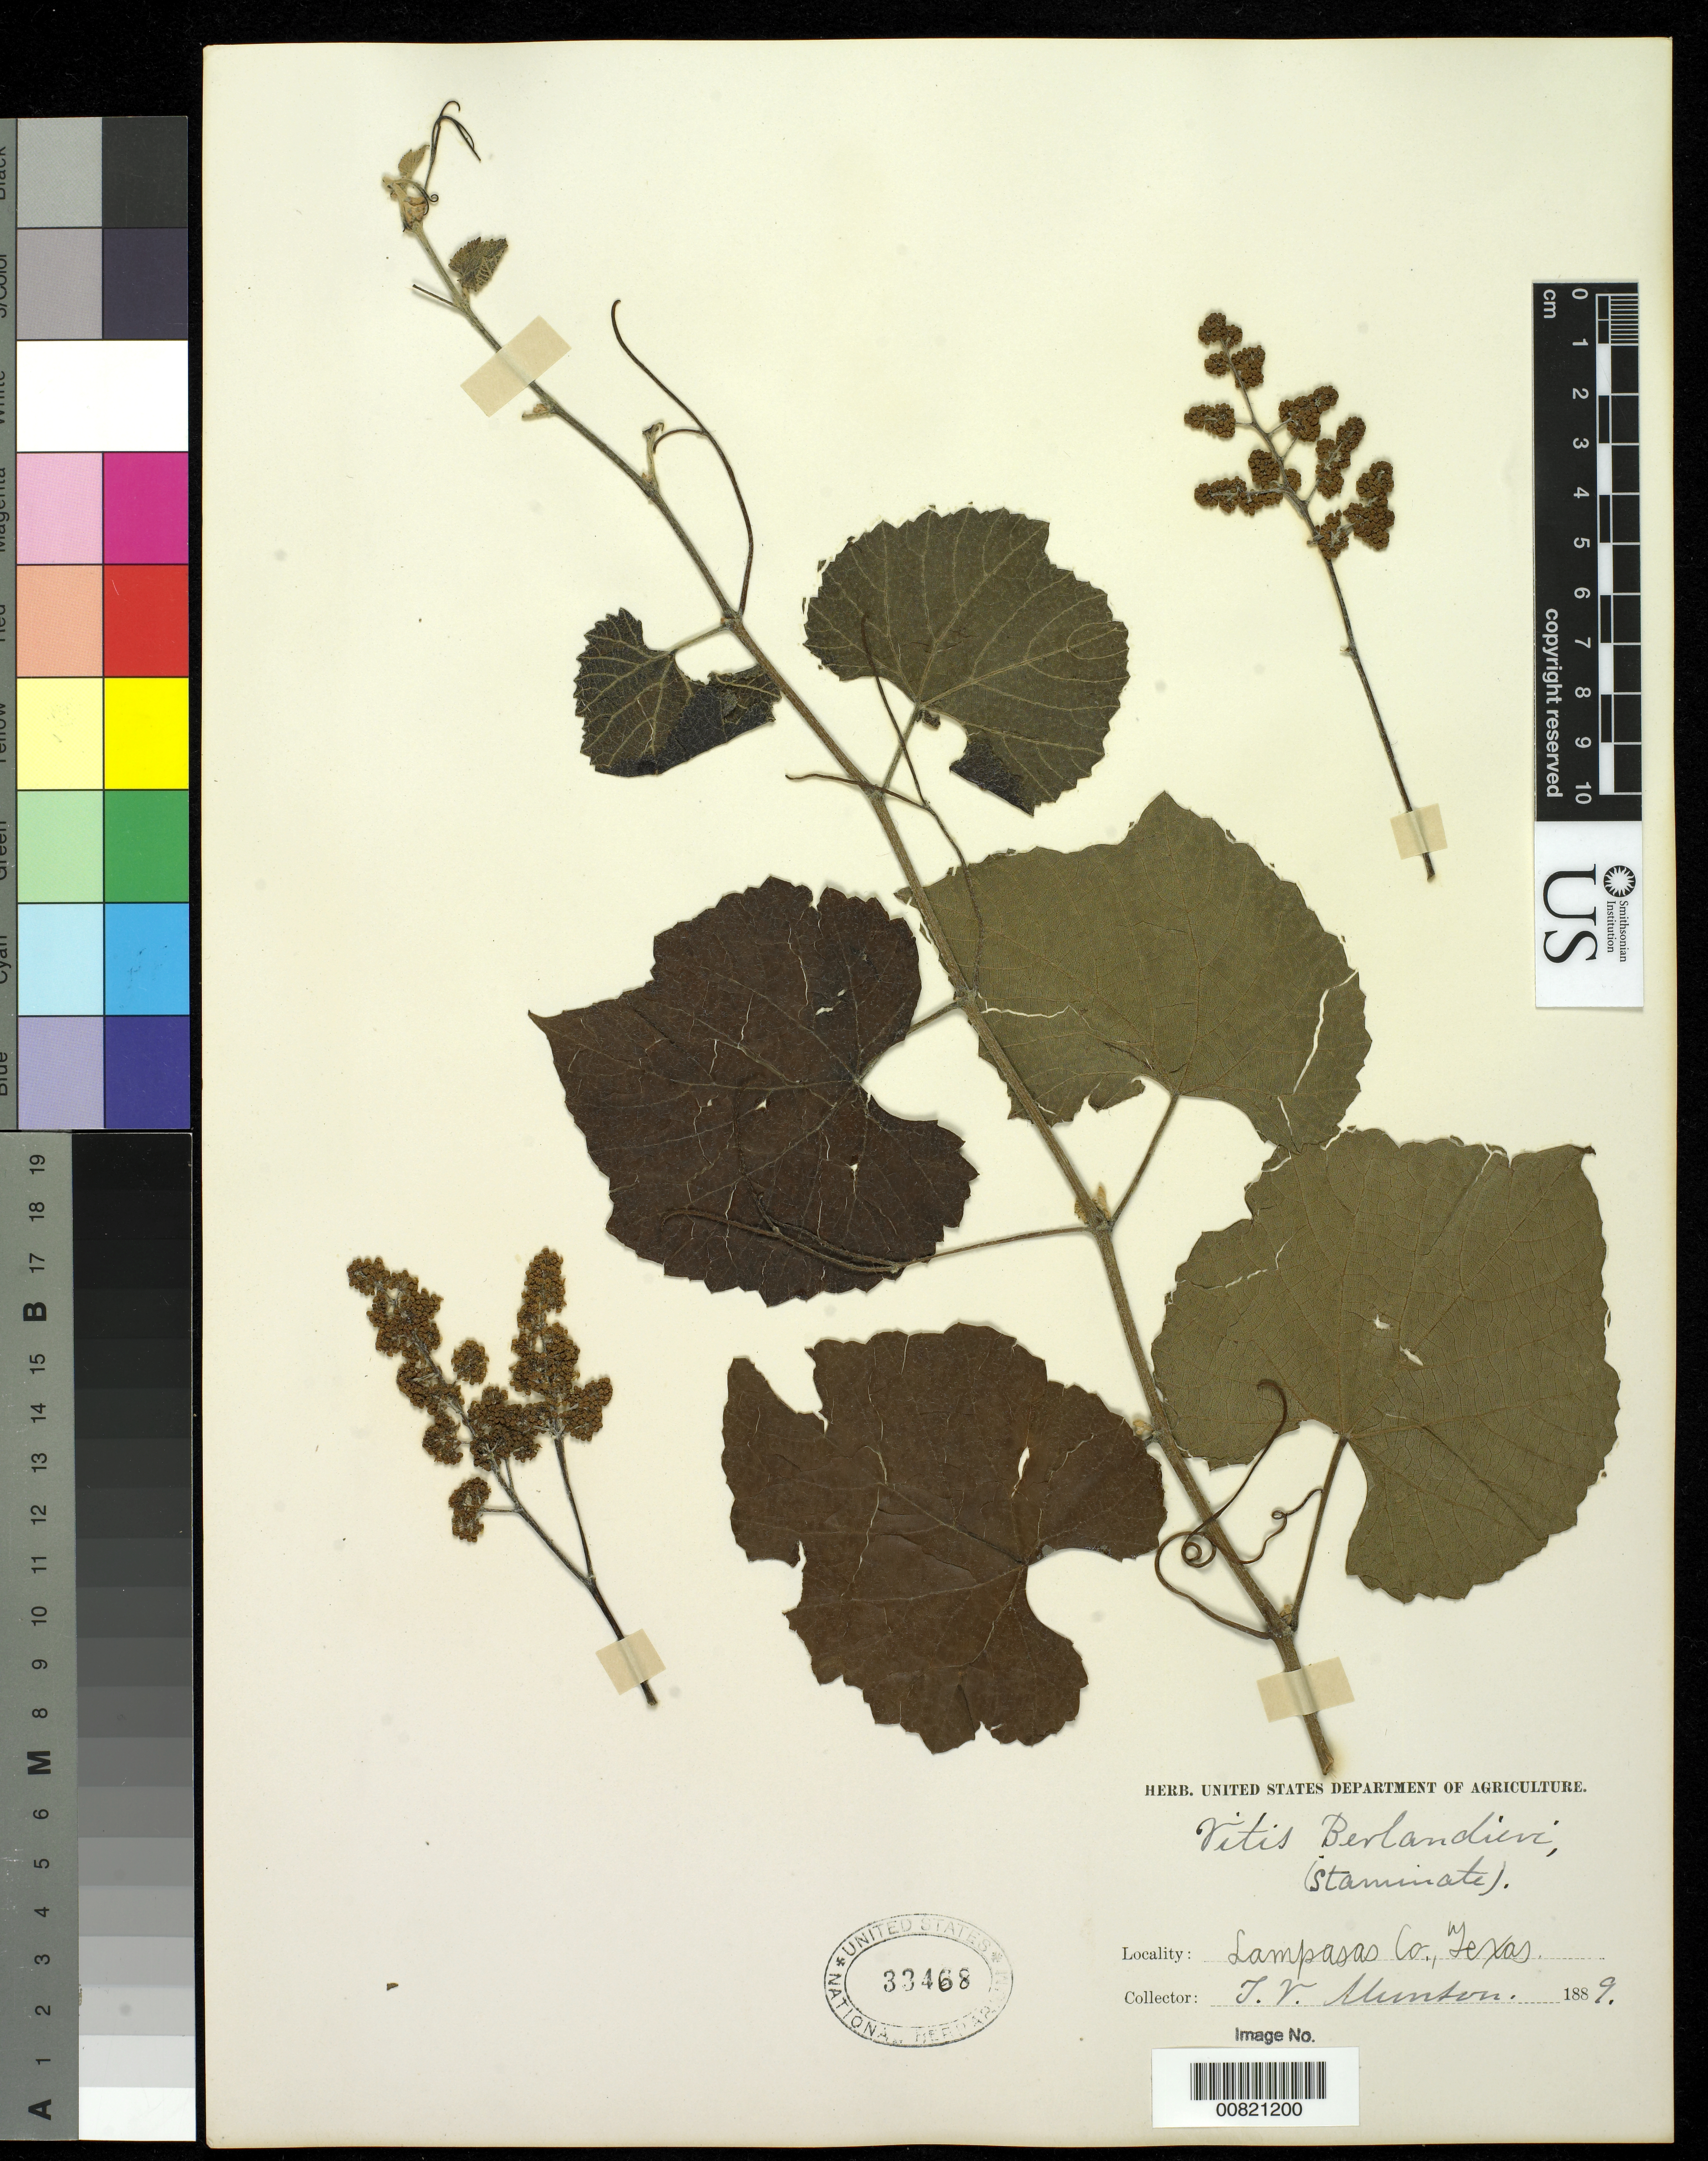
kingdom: Plantae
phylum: Tracheophyta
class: Magnoliopsida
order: Vitales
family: Vitaceae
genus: Vitis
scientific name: Vitis berlandieri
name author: Planch.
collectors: T. V. Munson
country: United States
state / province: Texas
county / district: Lampasas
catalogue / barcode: US 33468